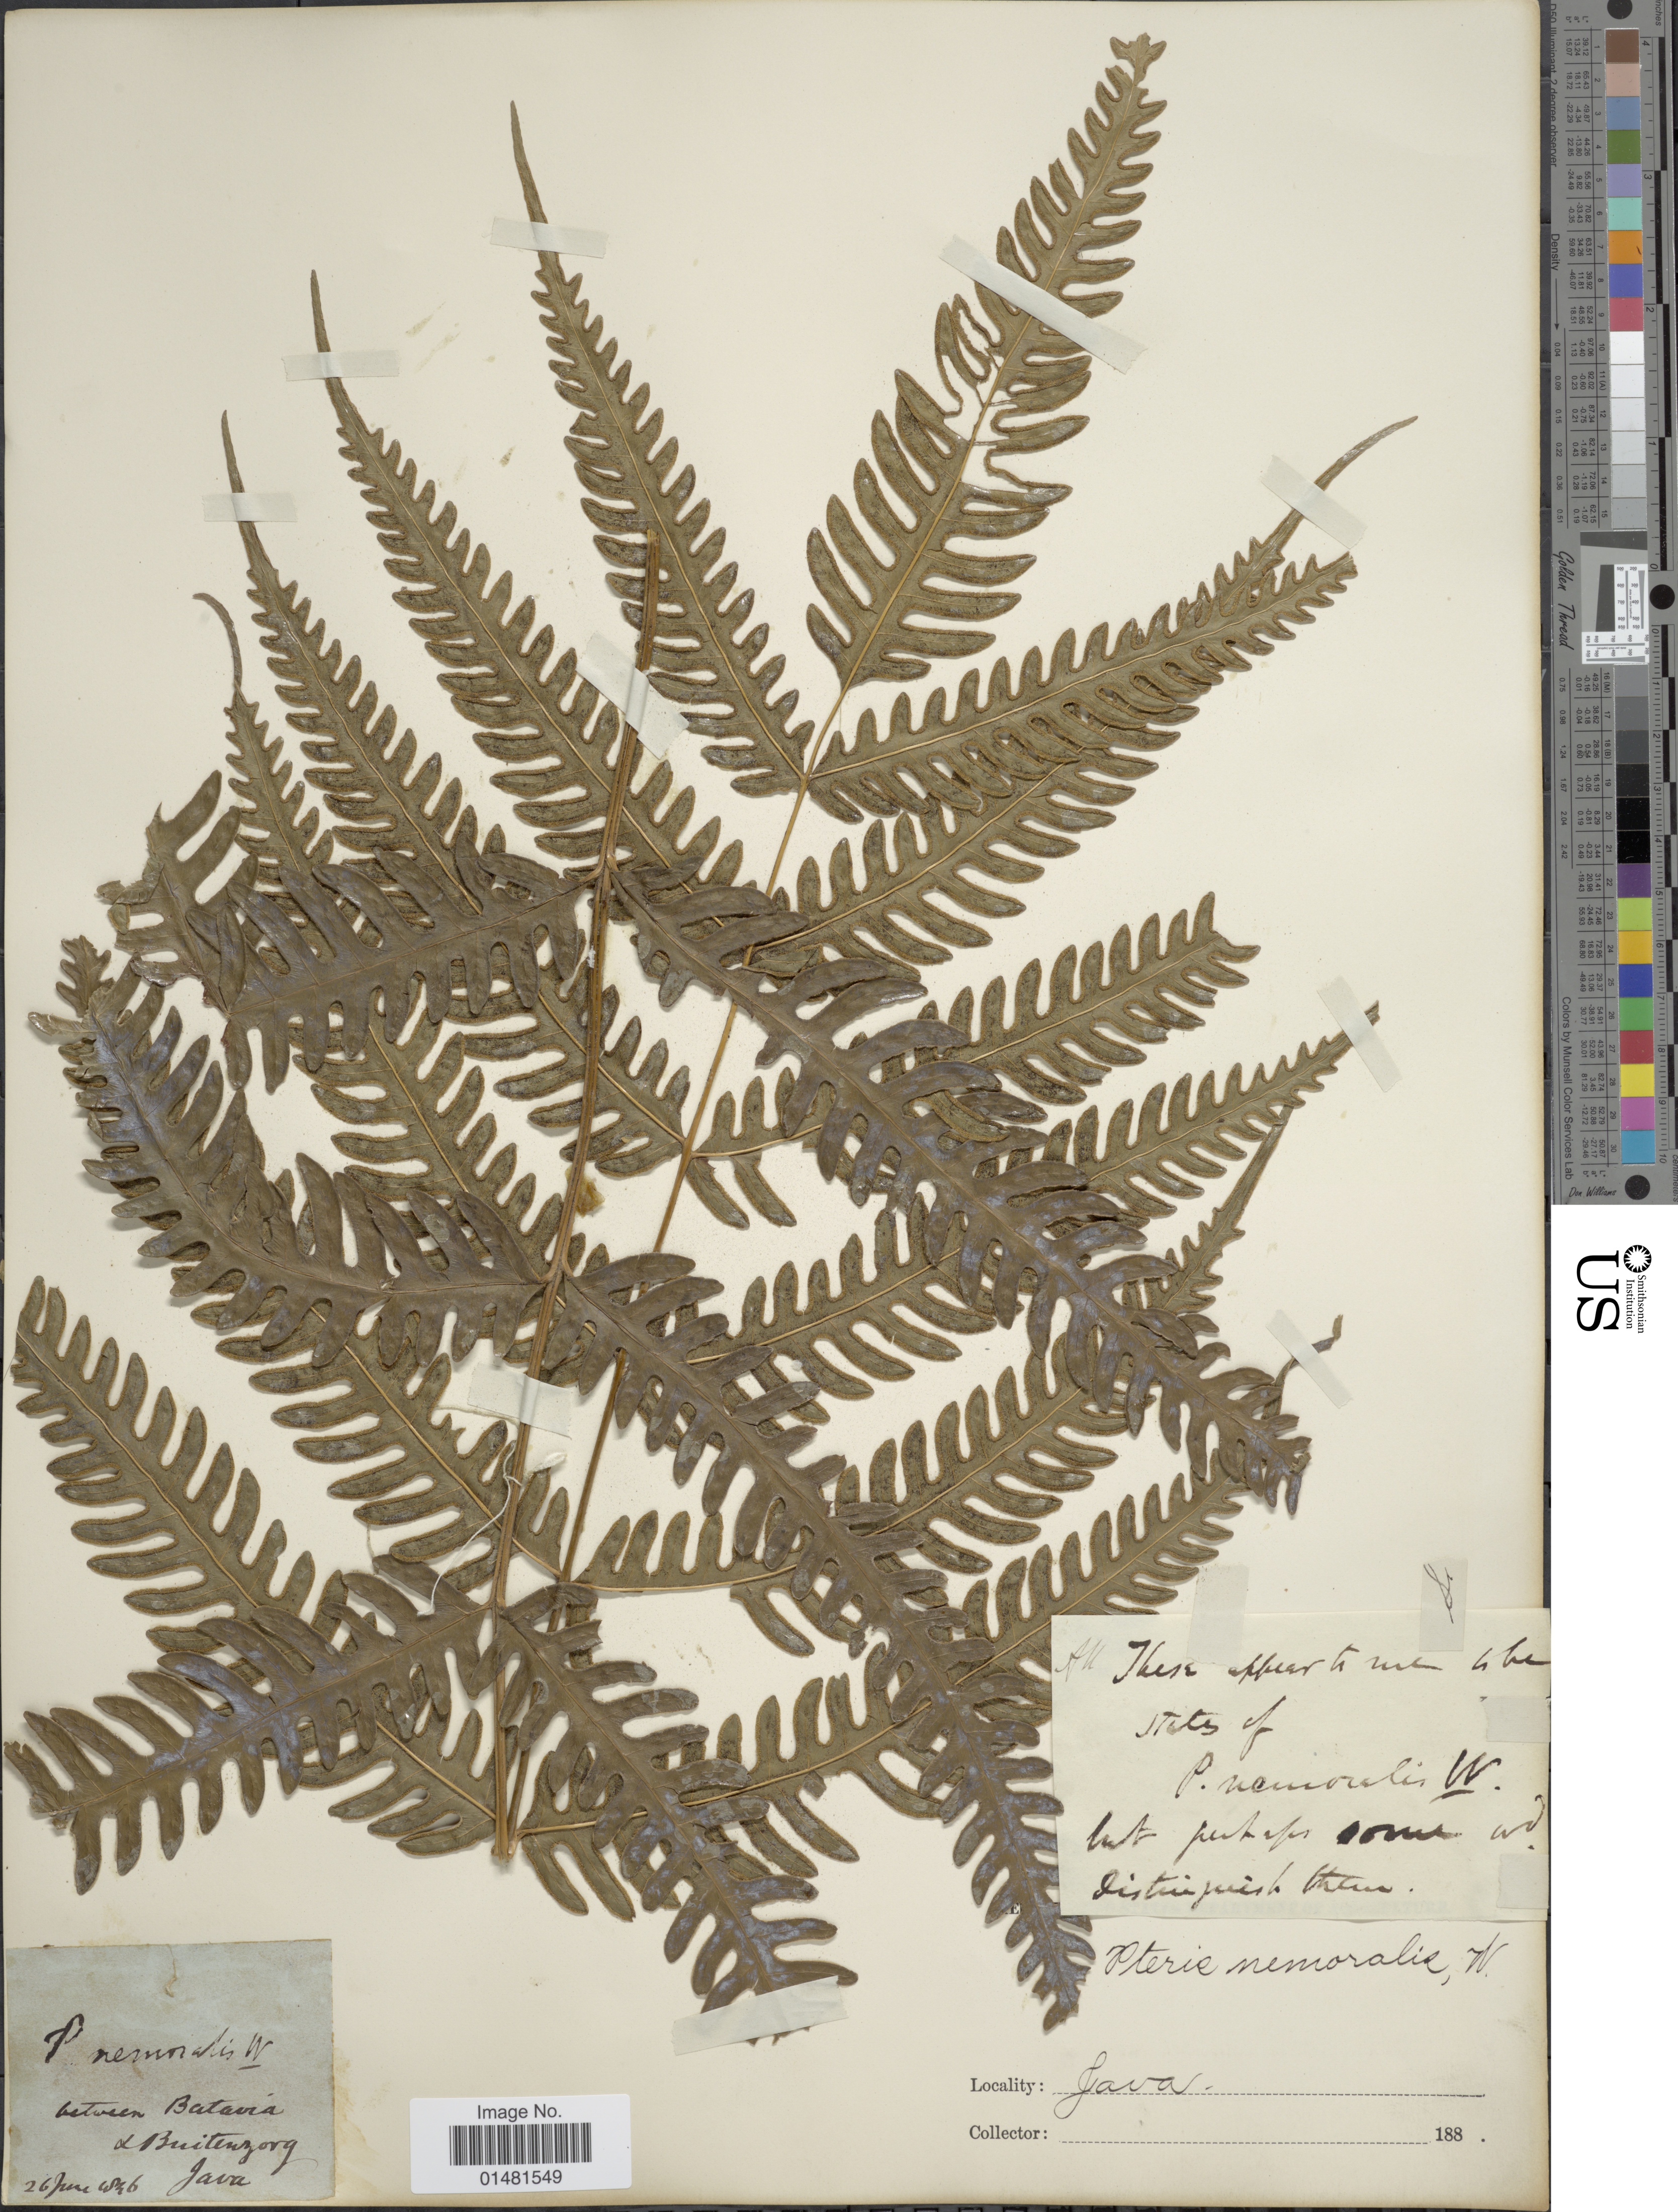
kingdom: Plantae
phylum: Tracheophyta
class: Polypodiopsida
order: Polypodiales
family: Pteridaceae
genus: Pteris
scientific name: Pteris biaurita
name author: L.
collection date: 1846-06-26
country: Indonesia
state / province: Java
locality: Between Batavia & Buitenzorg